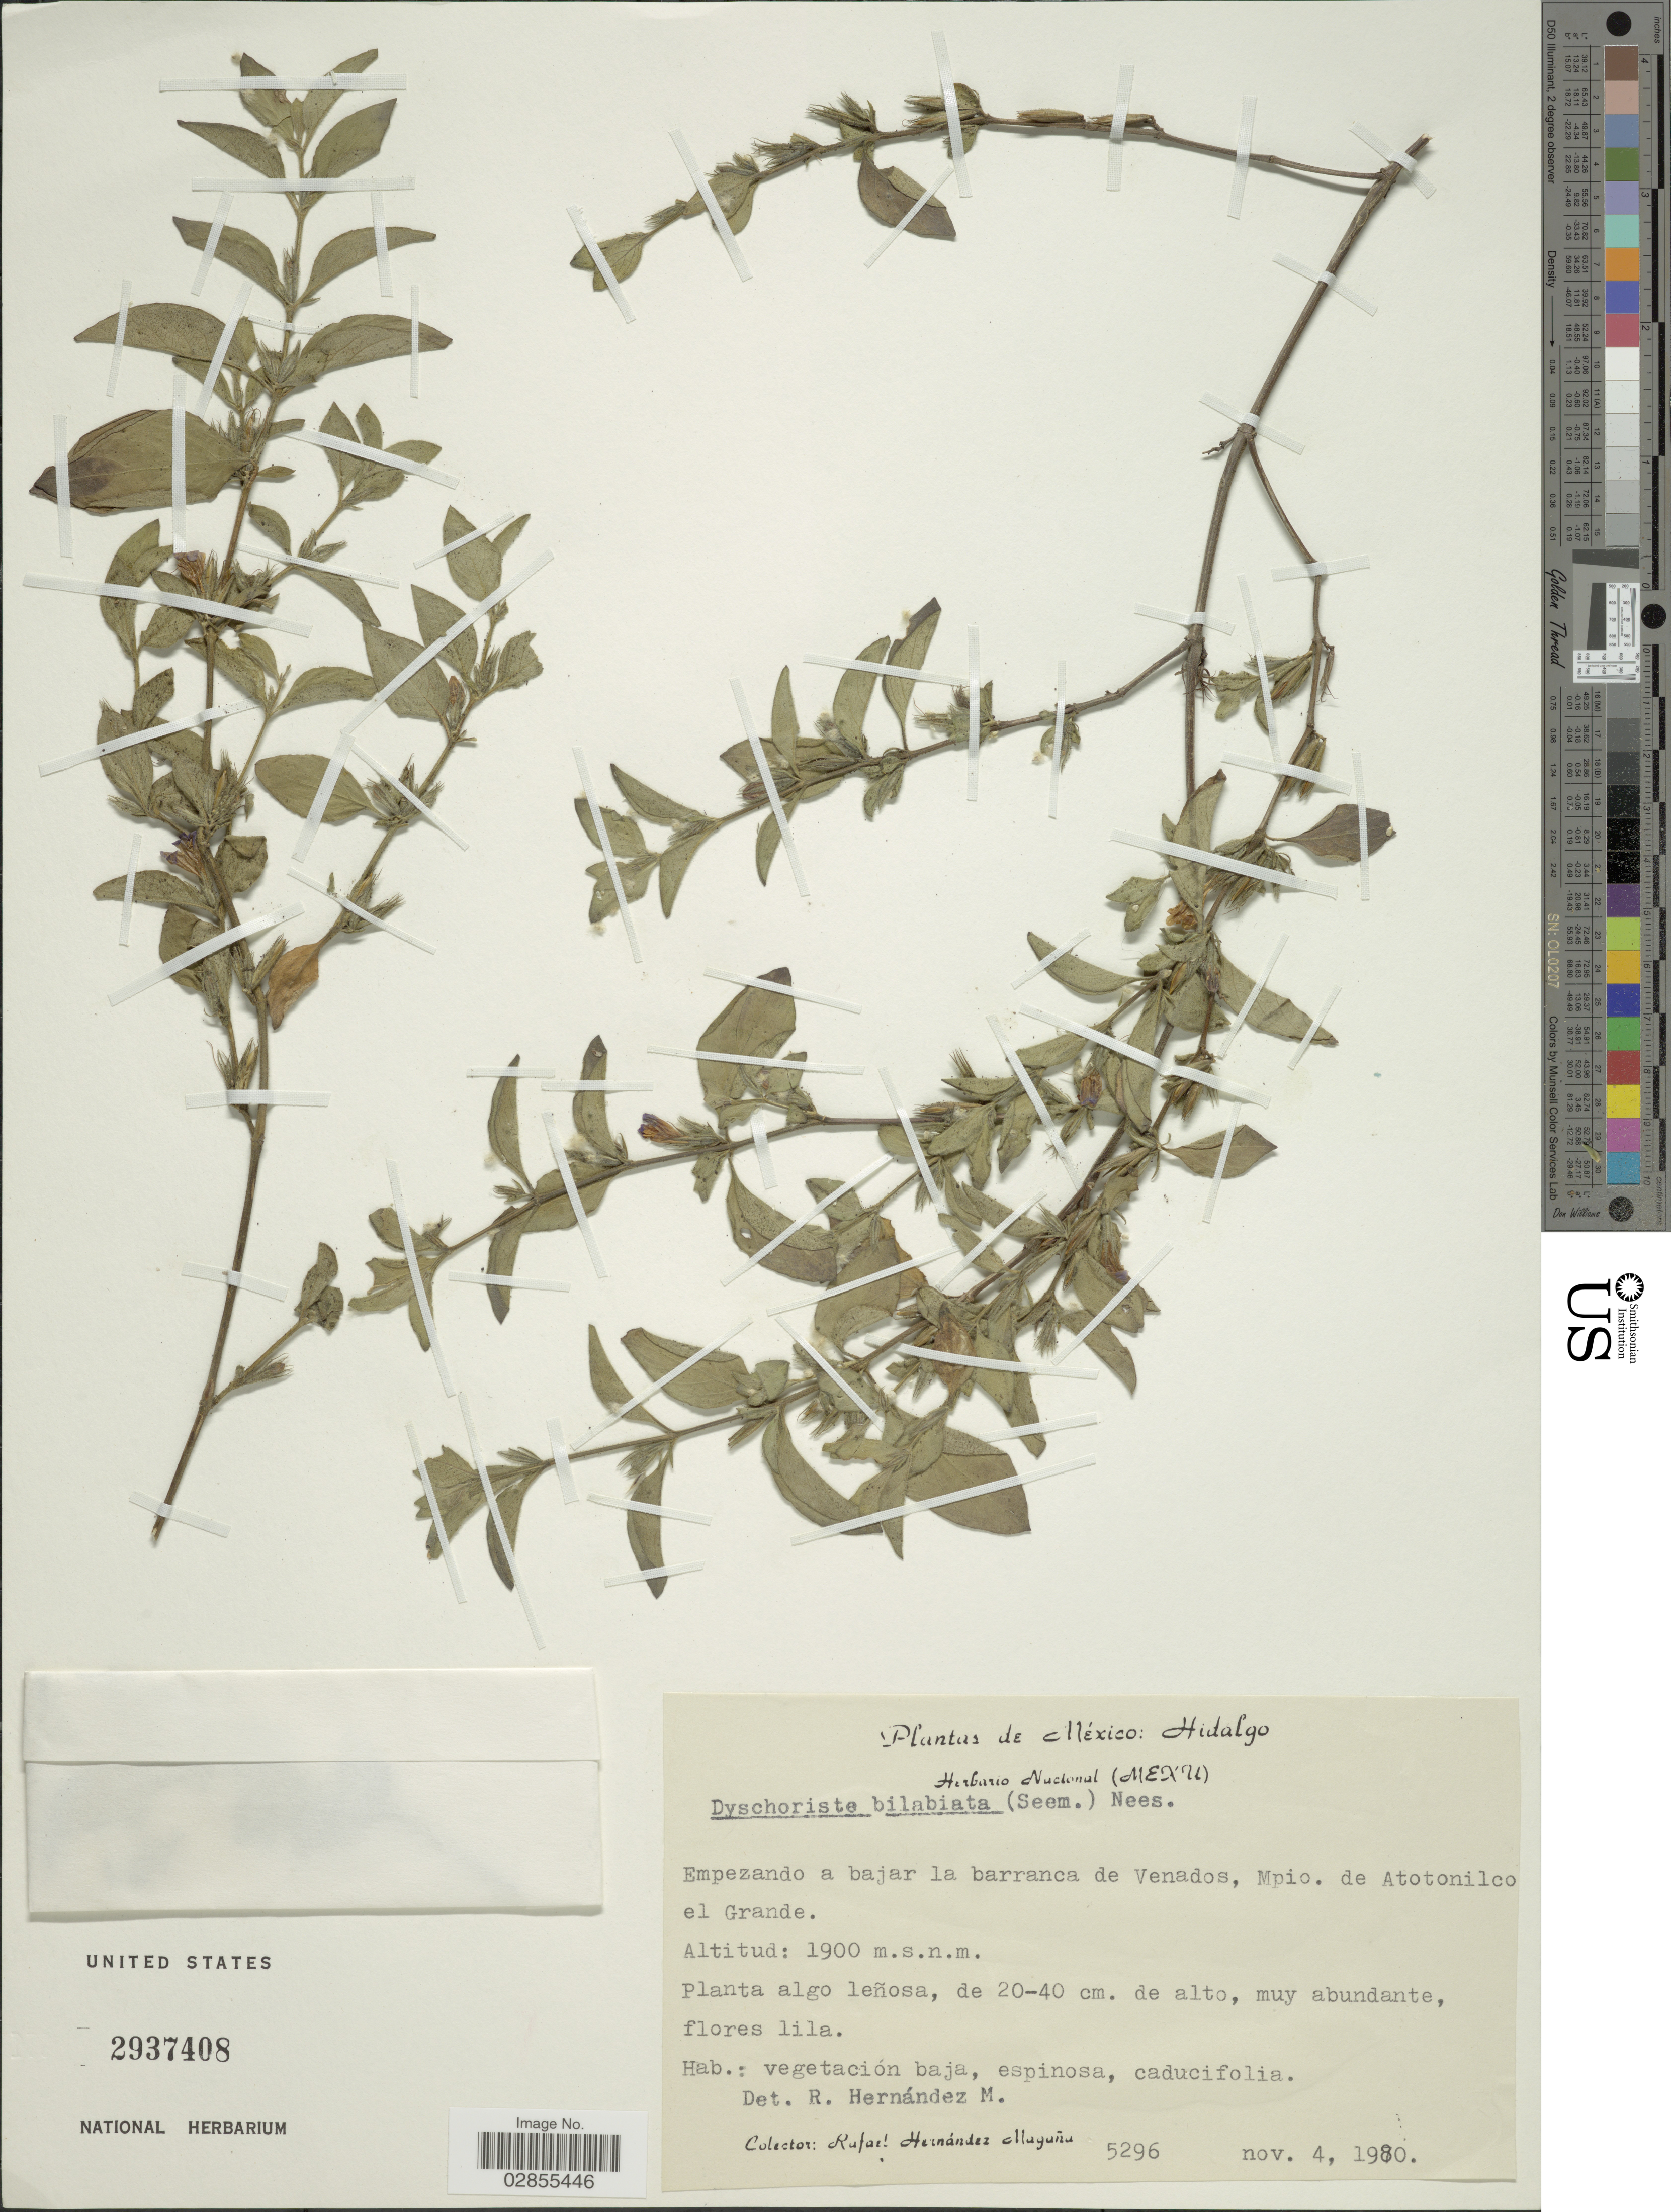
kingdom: Plantae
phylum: Tracheophyta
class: Magnoliopsida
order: Lamiales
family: Acanthaceae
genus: Dyschoriste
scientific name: Dyschoriste hirsutissima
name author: (Nees) Kuntze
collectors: R. Hernández-M.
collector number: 5296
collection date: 1980-11-04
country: Mexico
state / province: Hidalgo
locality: Empezando a bajar la barranca de Venados, Mpio. de Atotonilco el Grande.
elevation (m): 1900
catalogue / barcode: US 2937408